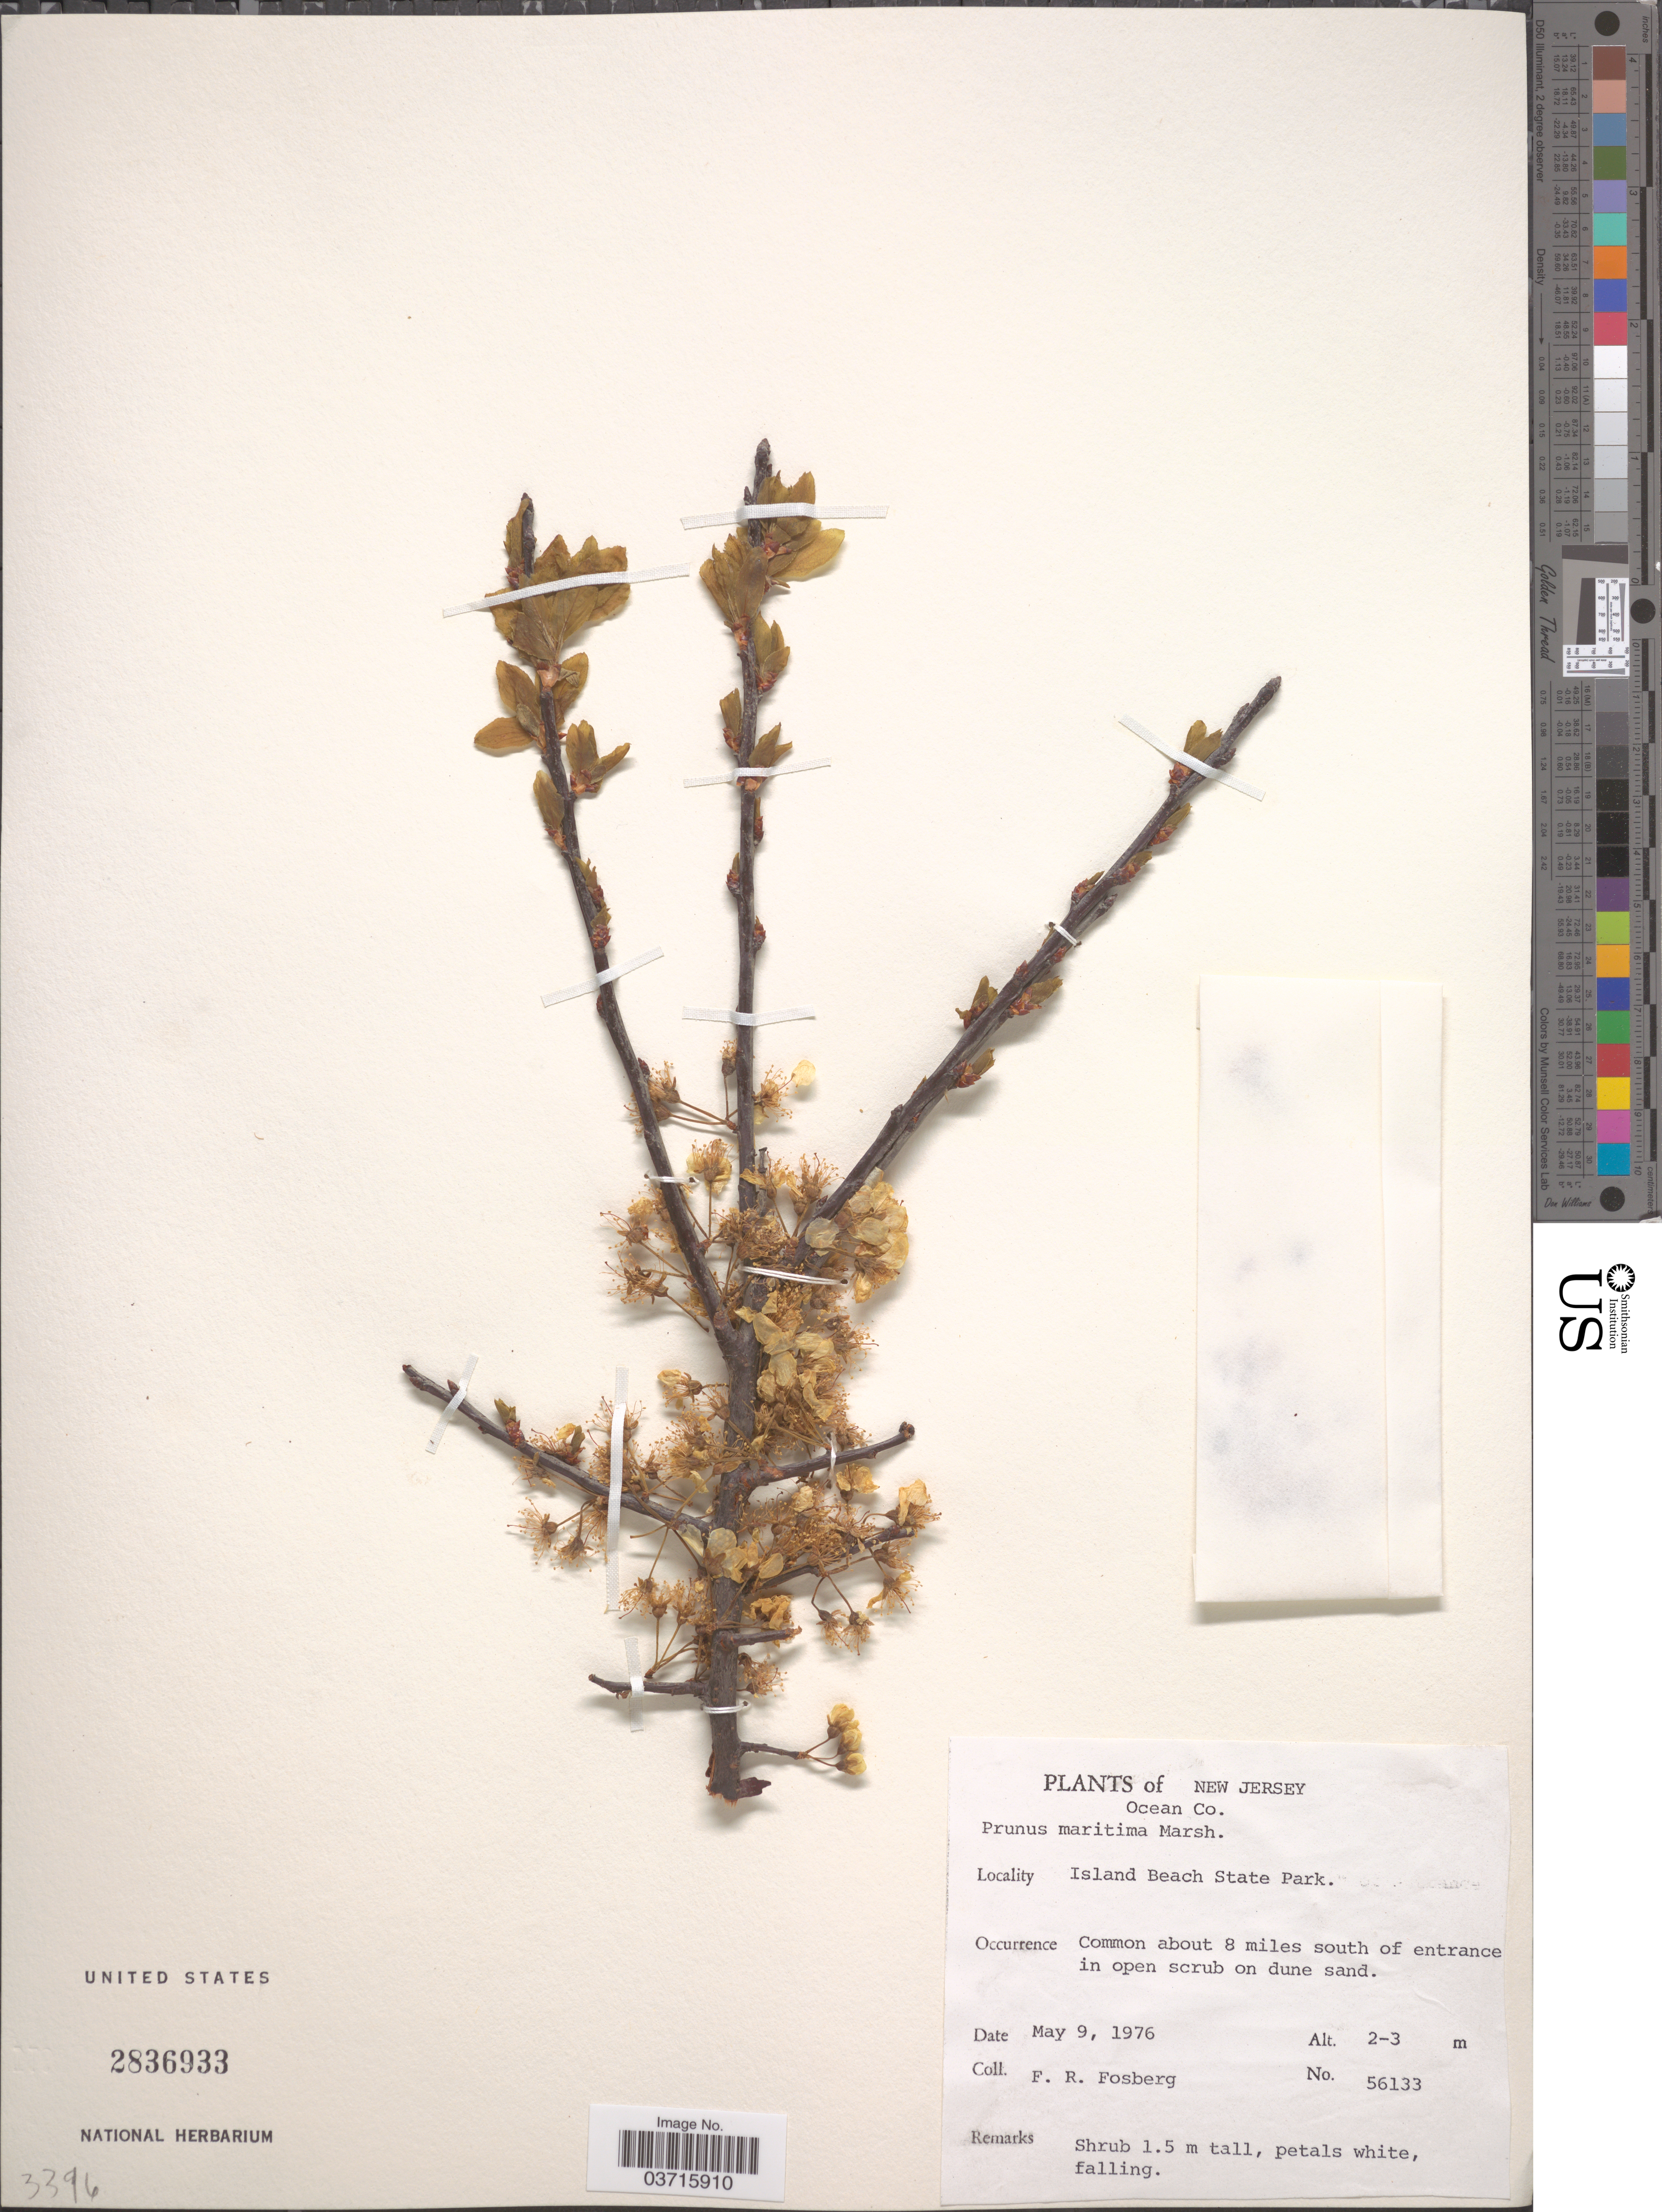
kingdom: Plantae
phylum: Tracheophyta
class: Magnoliopsida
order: Rosales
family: Rosaceae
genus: Prunus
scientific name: Prunus maritima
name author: Marshall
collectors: F. R. Fosberg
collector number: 56133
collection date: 1976-05-09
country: United States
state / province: New Jersey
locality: Ocean Co. Island Beach State Park. Common about 8 miles south of entrance in open scrub on dune sand.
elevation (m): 2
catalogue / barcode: US 2836933